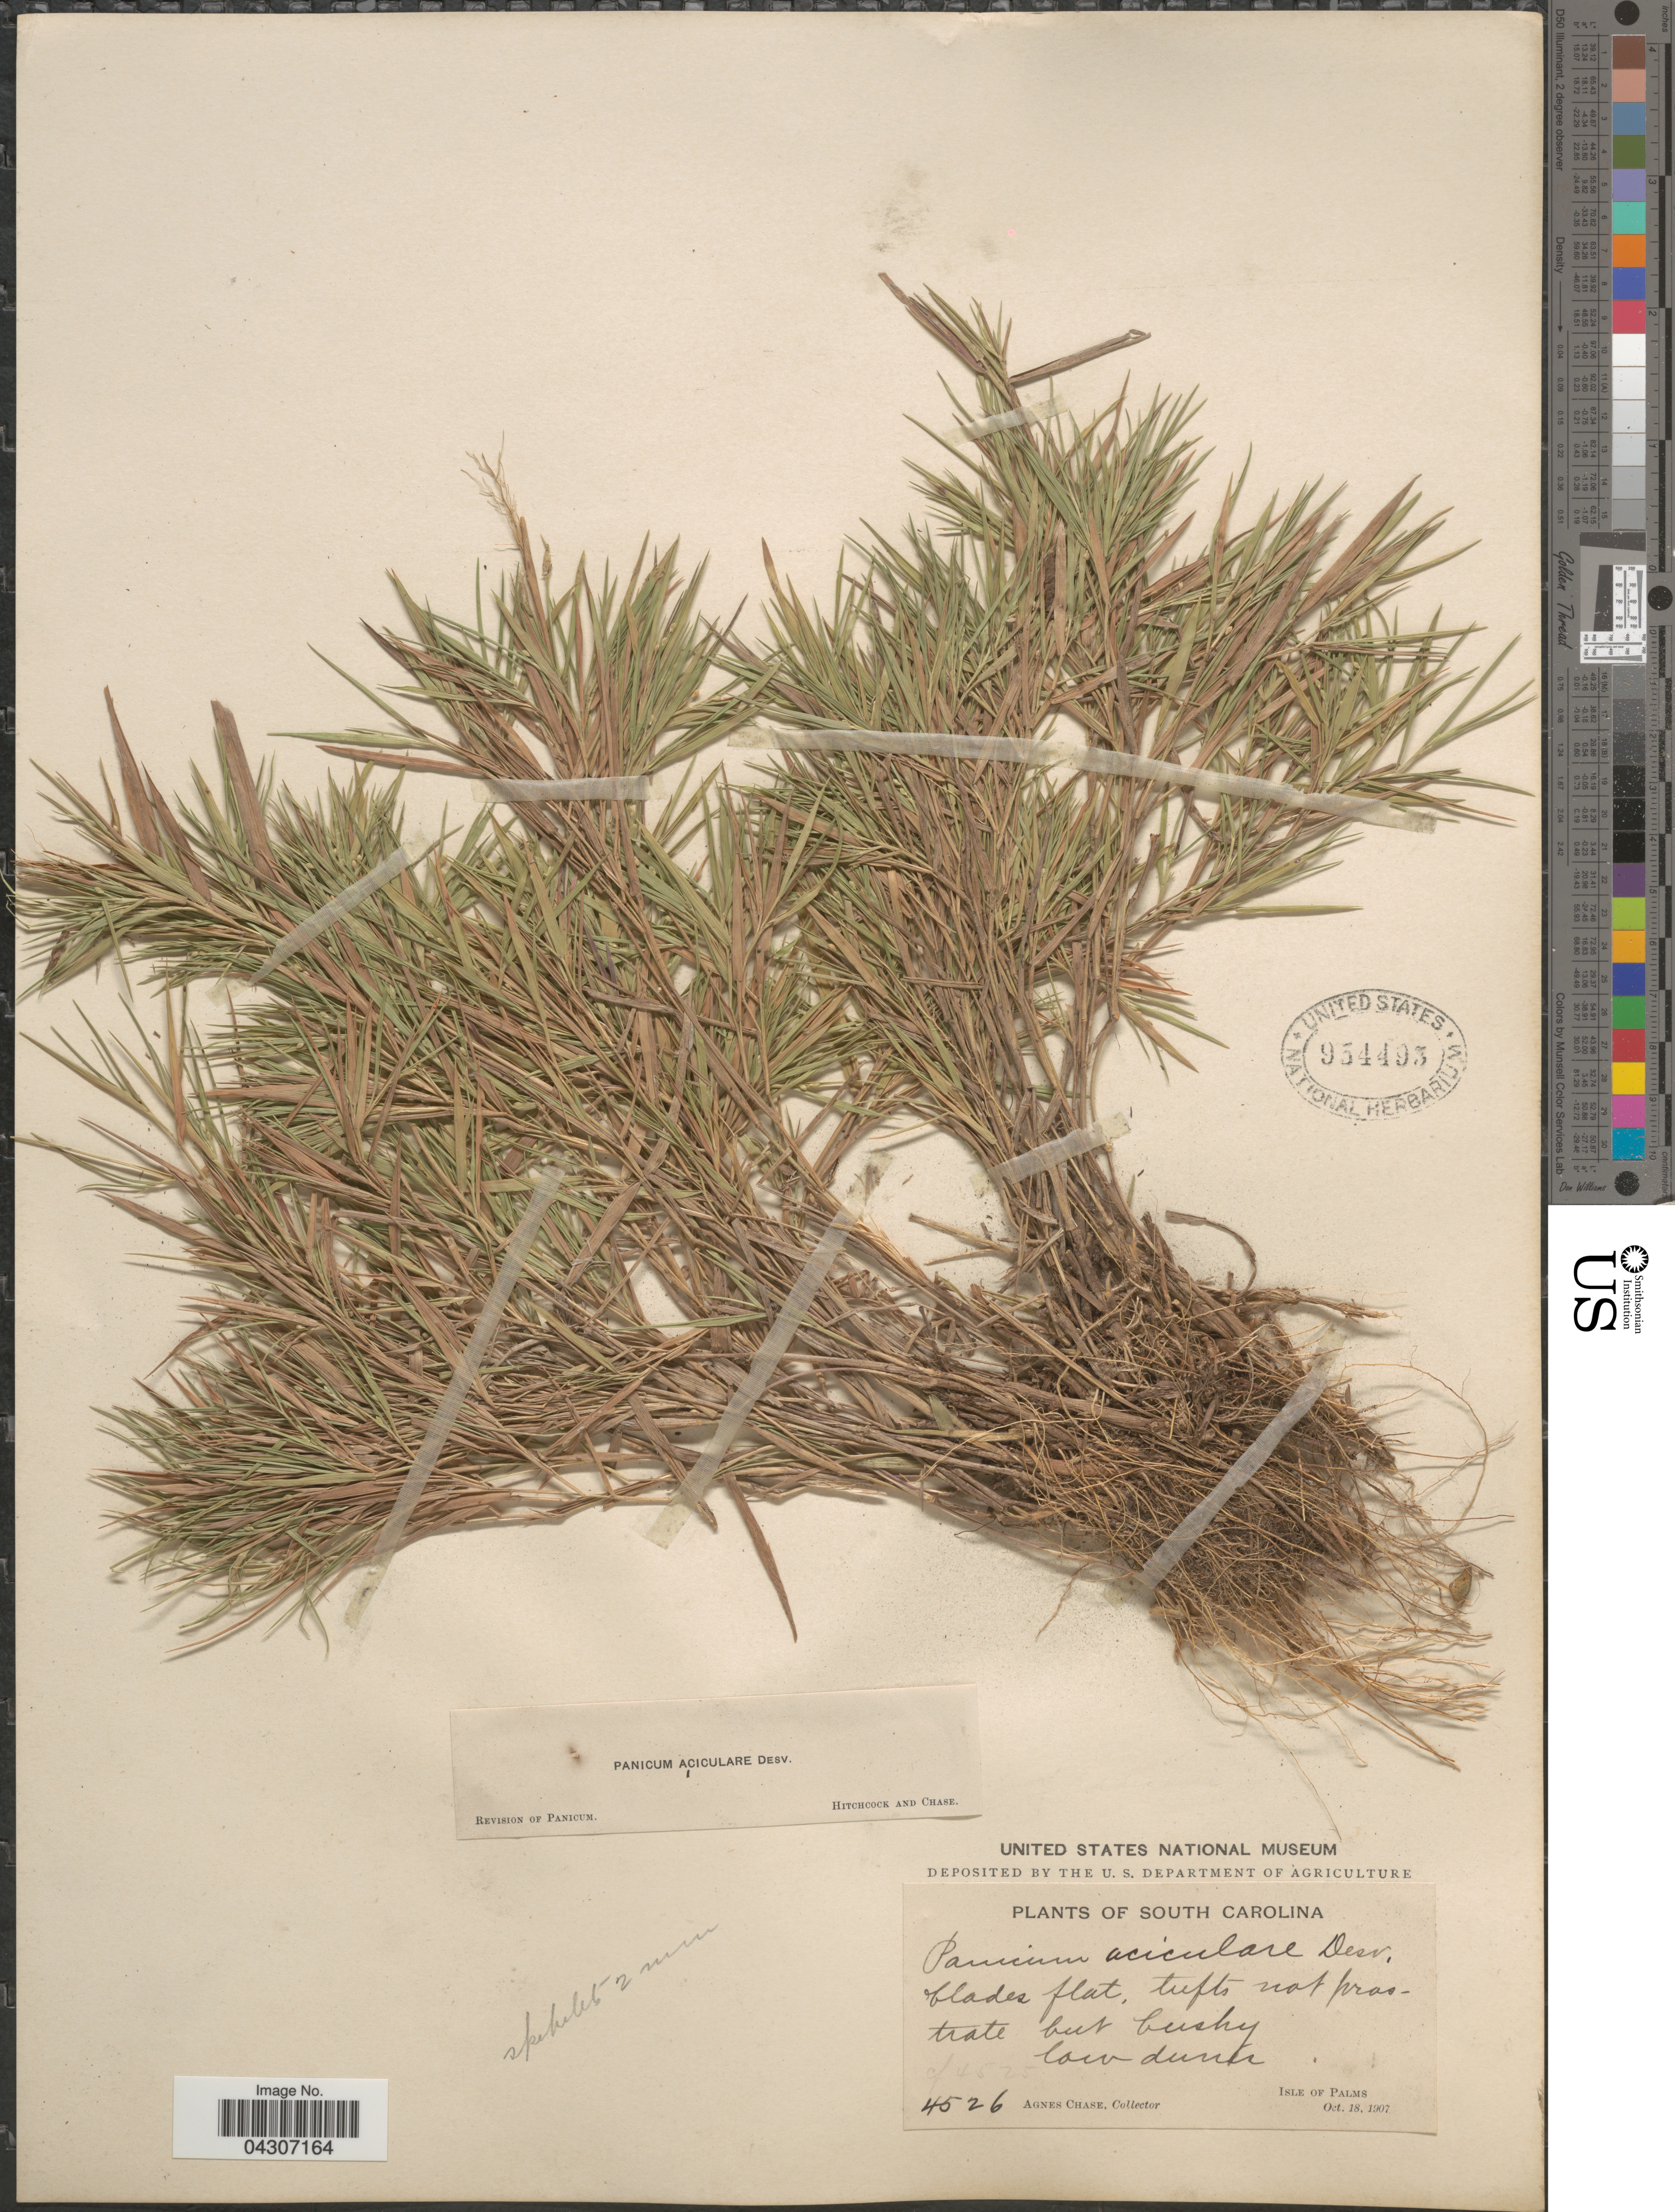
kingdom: Plantae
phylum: Tracheophyta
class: Liliopsida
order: Poales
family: Poaceae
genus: Dichanthelium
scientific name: Dichanthelium aciculare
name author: (Desv. ex Poir.) Gould & C.A. Clark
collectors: A. Chase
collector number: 4526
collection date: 1907-10-18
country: United States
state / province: South Carolina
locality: Isle of Palms.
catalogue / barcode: US 954493